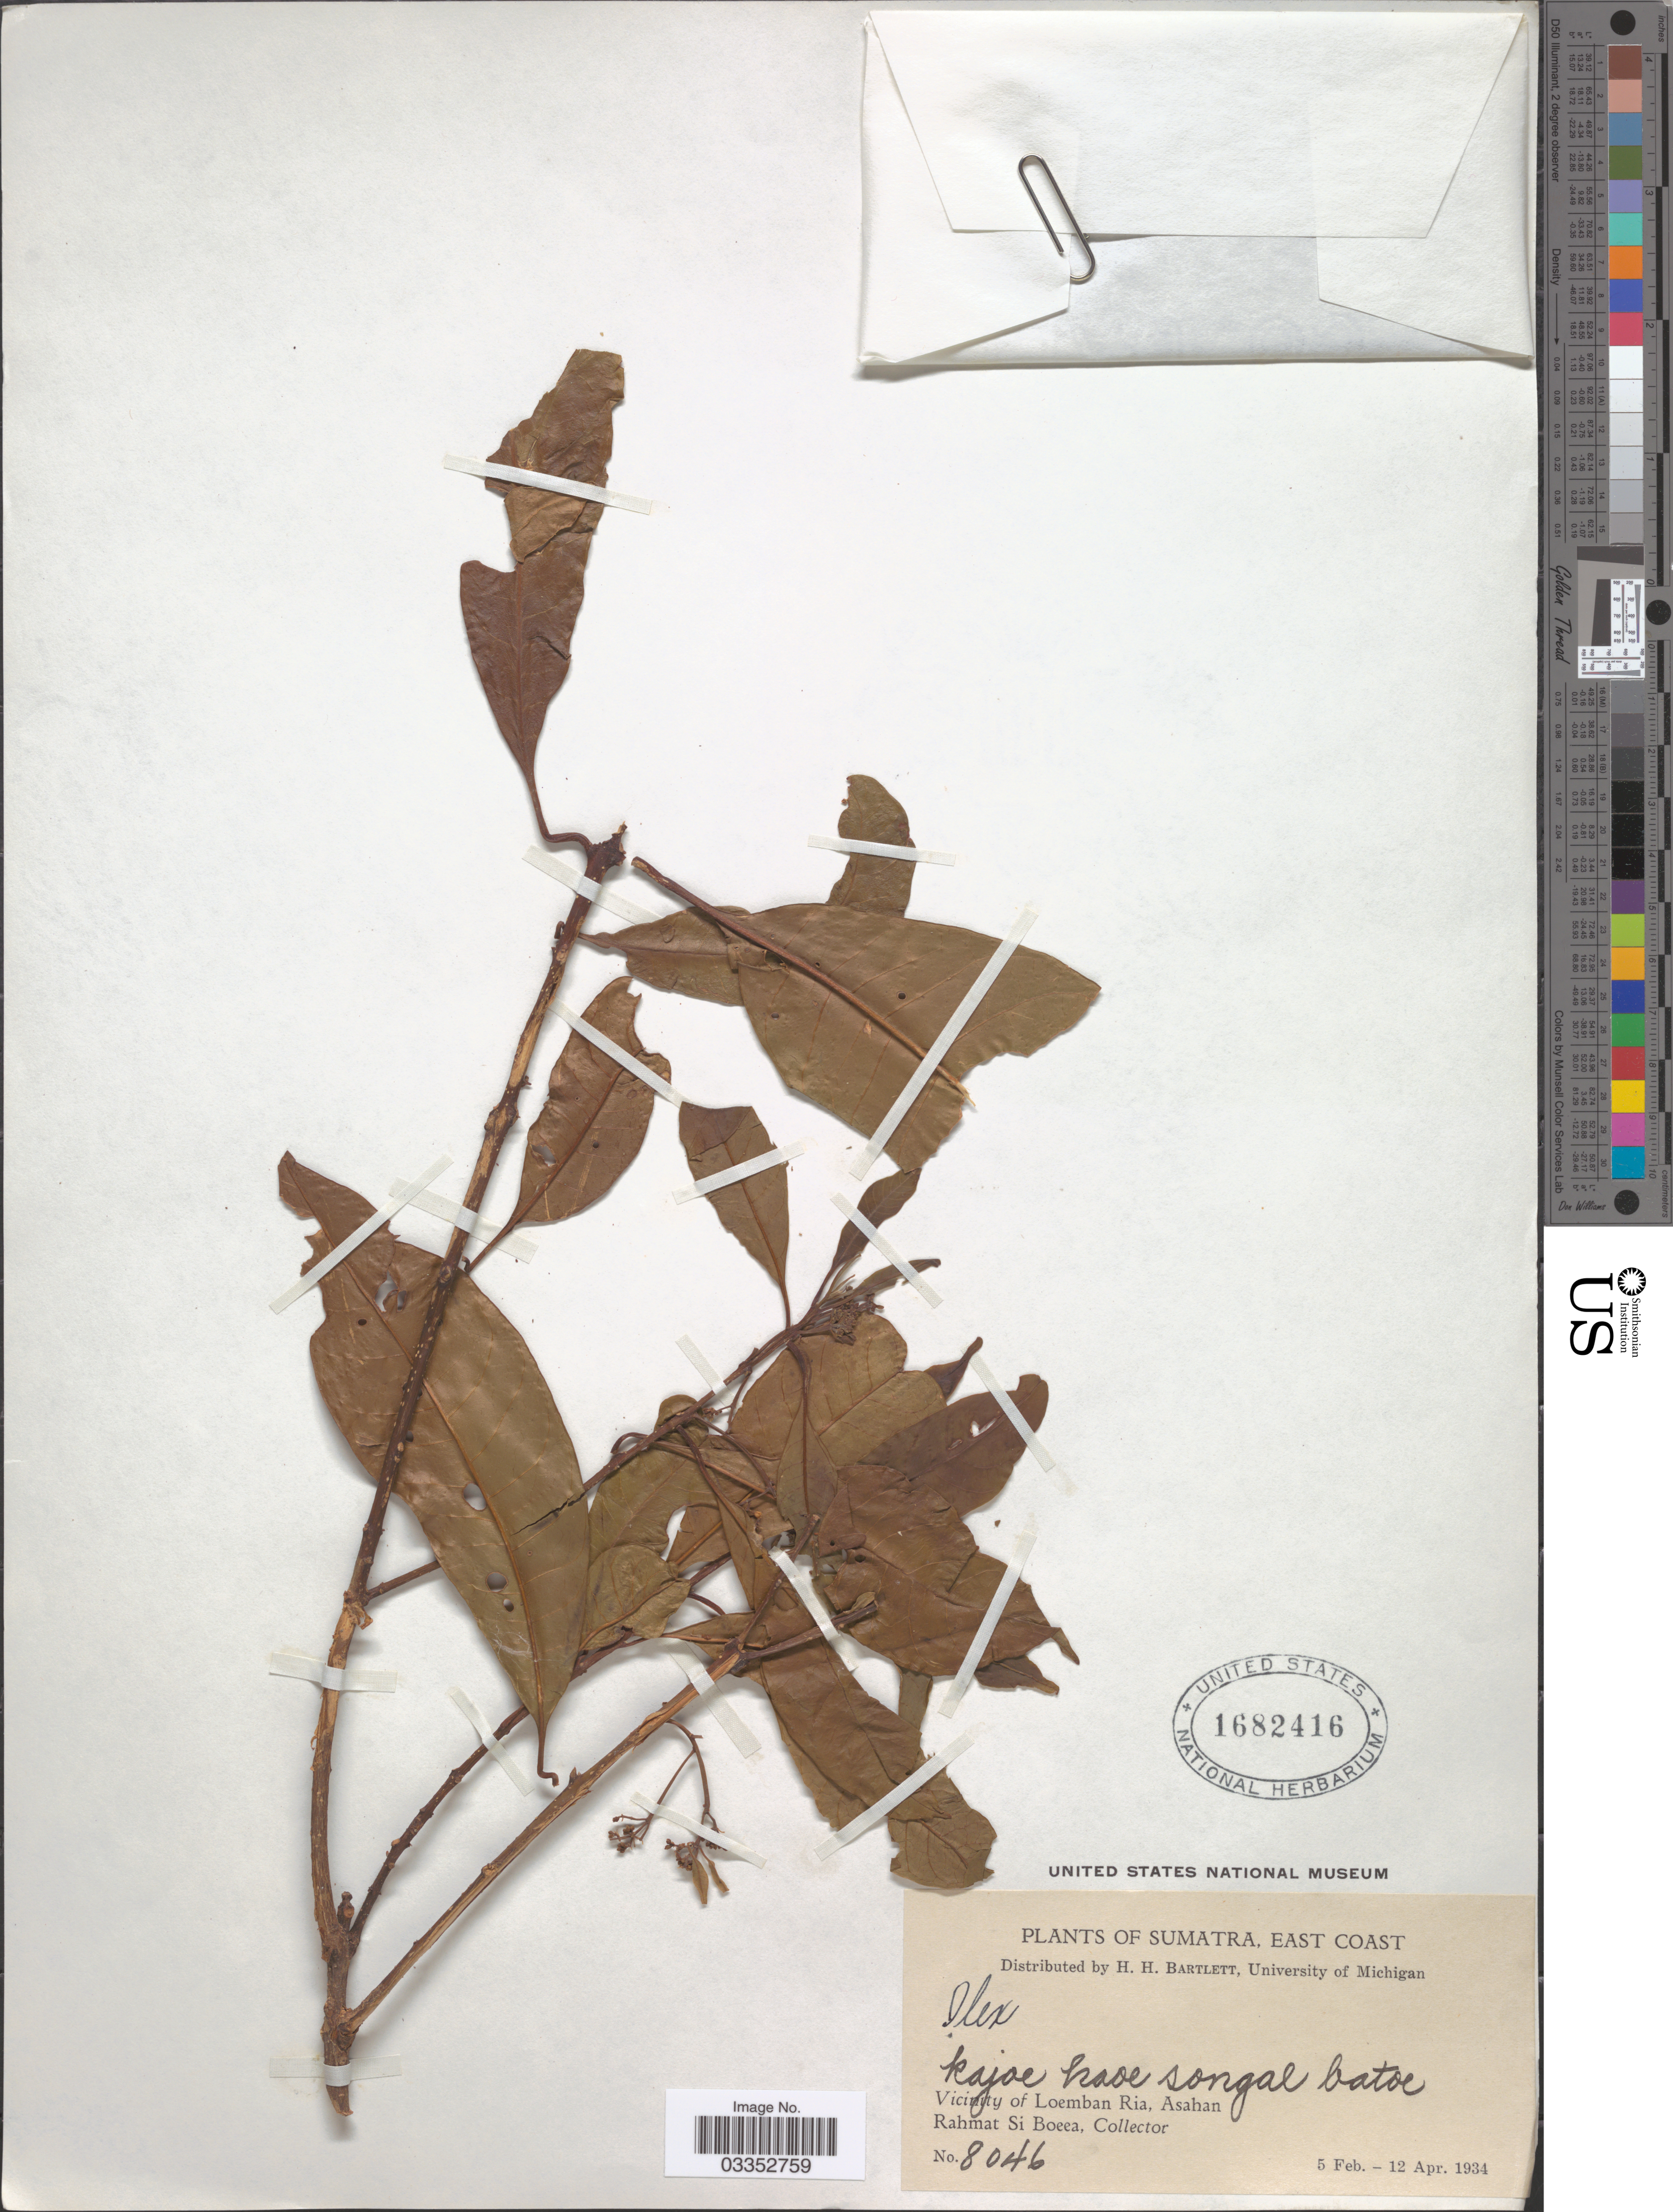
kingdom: Plantae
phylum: Tracheophyta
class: Magnoliopsida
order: Aquifoliales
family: Aquifoliaceae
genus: Ilex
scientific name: Ilex sp.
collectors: Rahmat Si Boeea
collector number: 8046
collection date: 1934-02-05/1934-04-12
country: Indonesia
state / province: Sumatra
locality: East Coast. Vicinity of Loemban Ria, Asahan.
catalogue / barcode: US 1682416